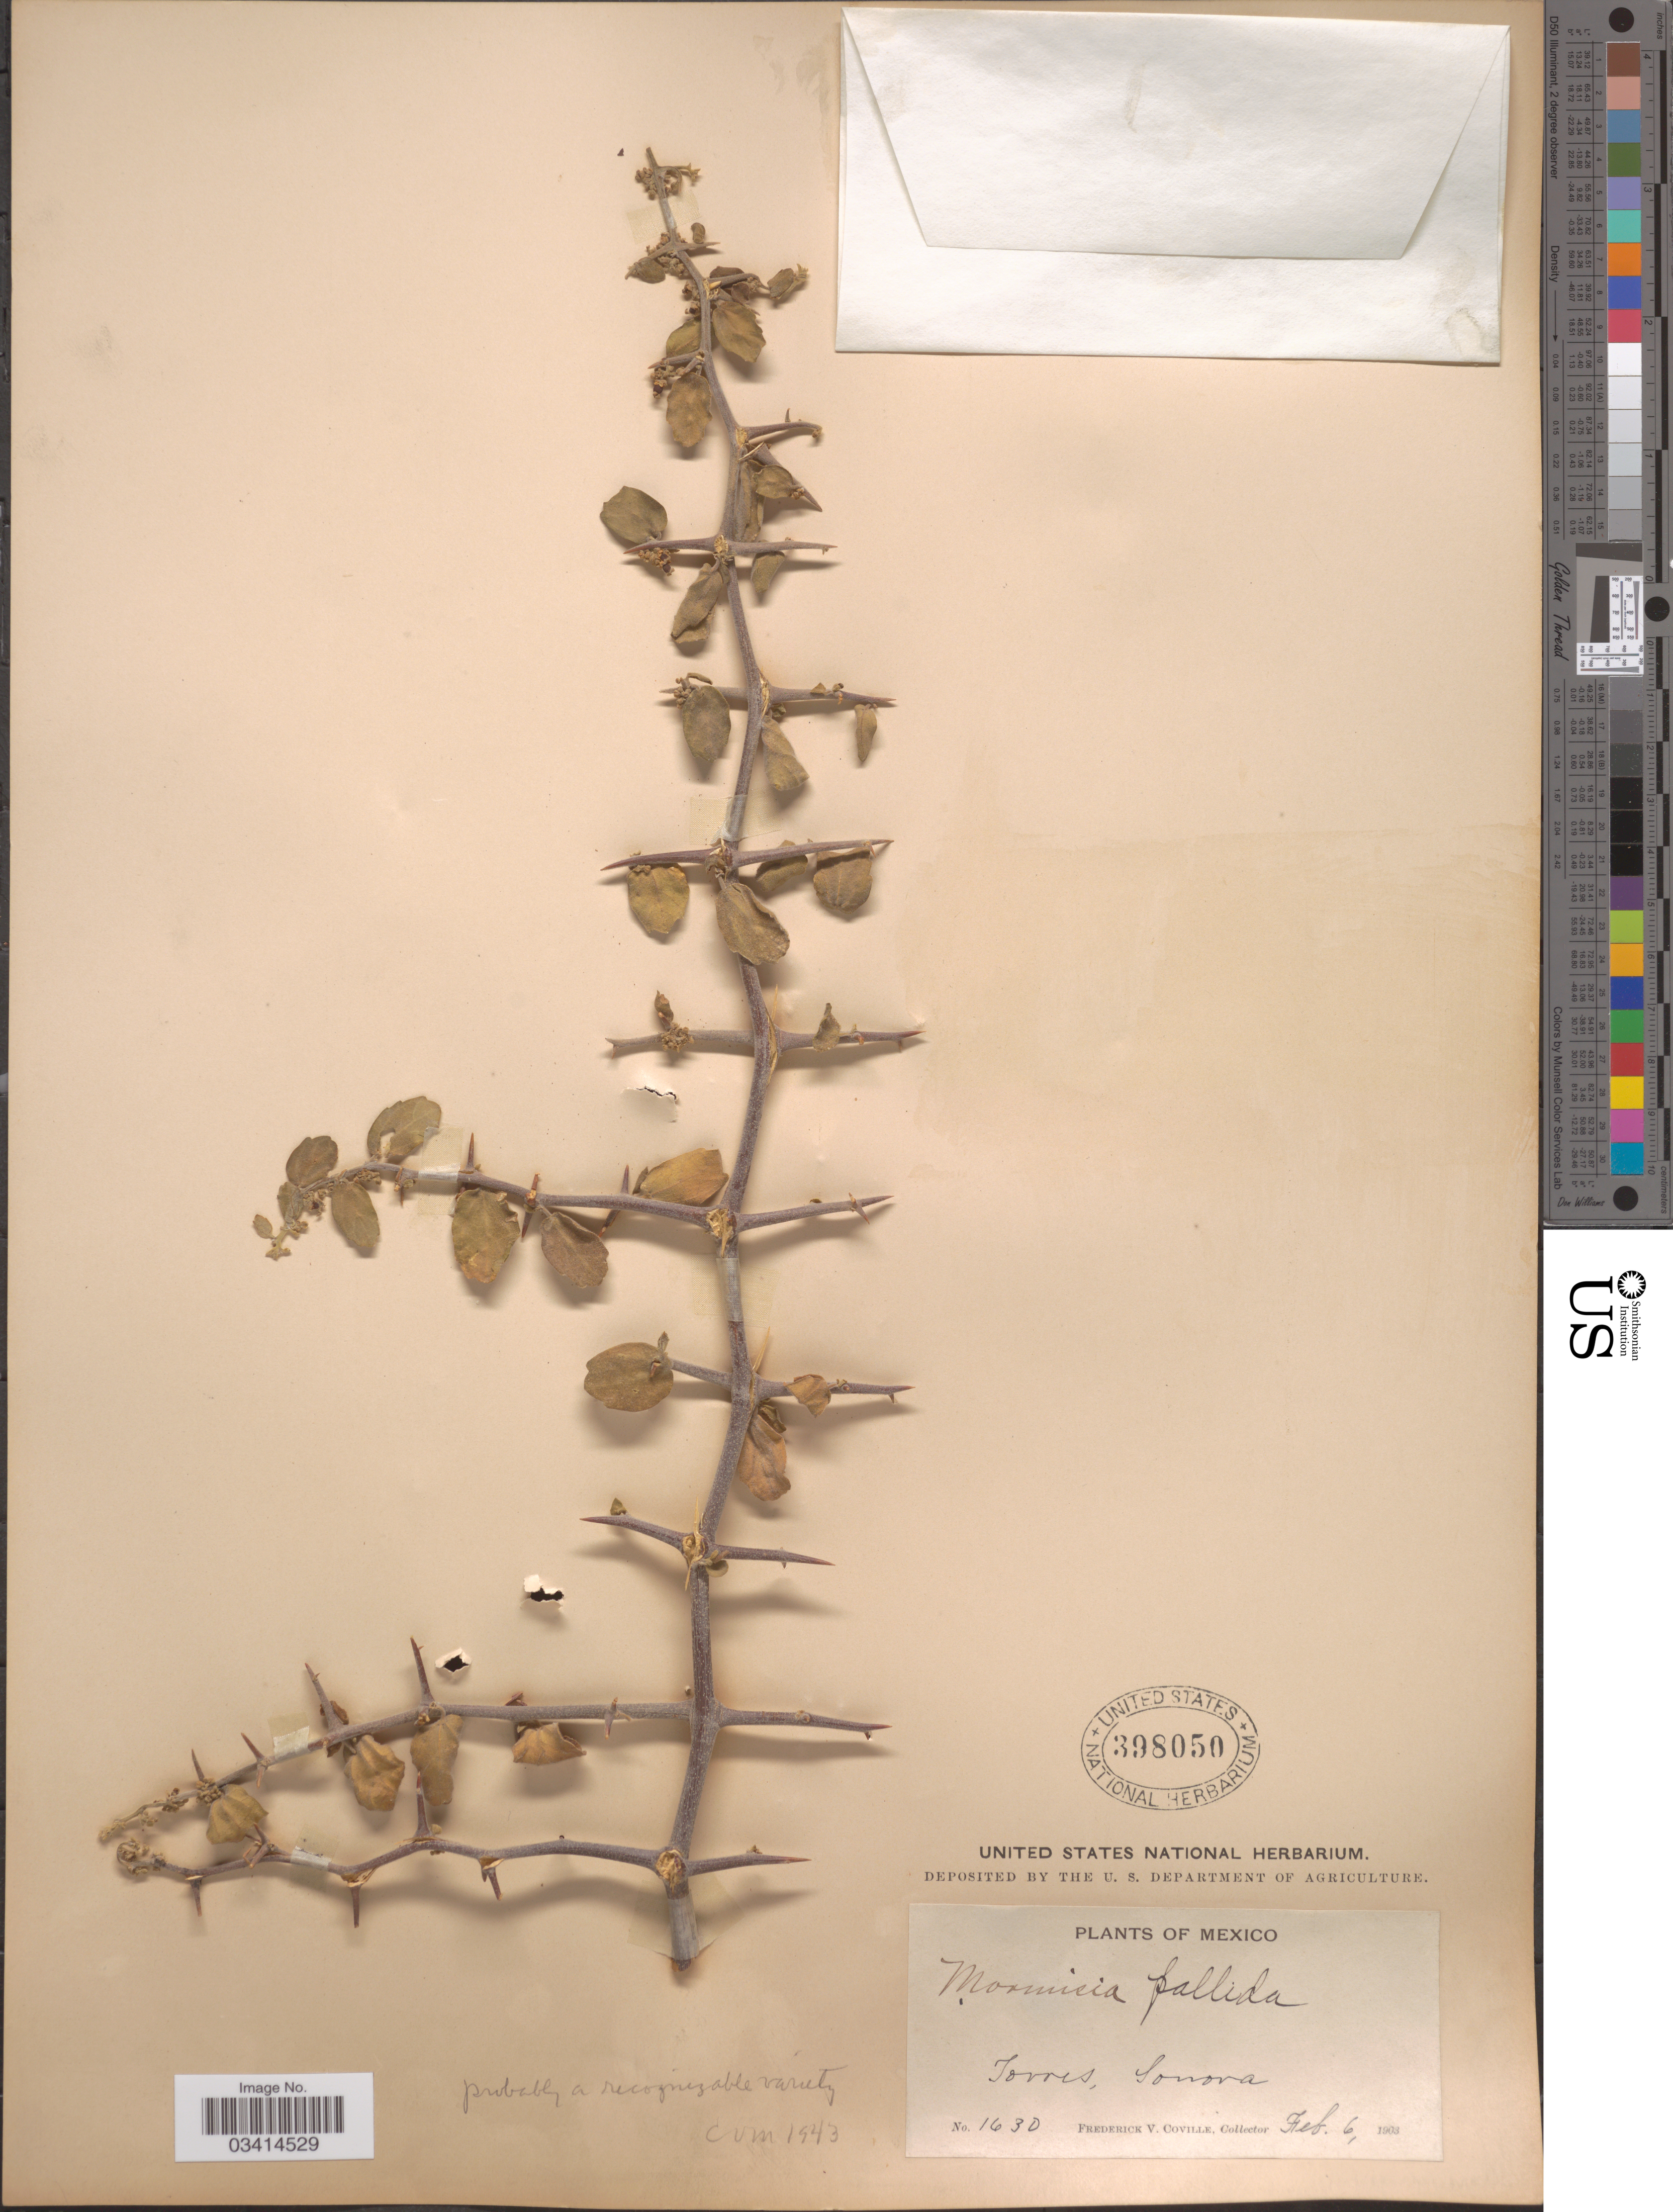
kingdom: Plantae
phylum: Tracheophyta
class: Magnoliopsida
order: Rosales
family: Cannabaceae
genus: Celtis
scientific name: Celtis pallida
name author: Torr. in Emory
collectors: F. V. Coville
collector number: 1630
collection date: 1903-02-06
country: Mexico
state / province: Sonora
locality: Torres.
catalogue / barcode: US 398050